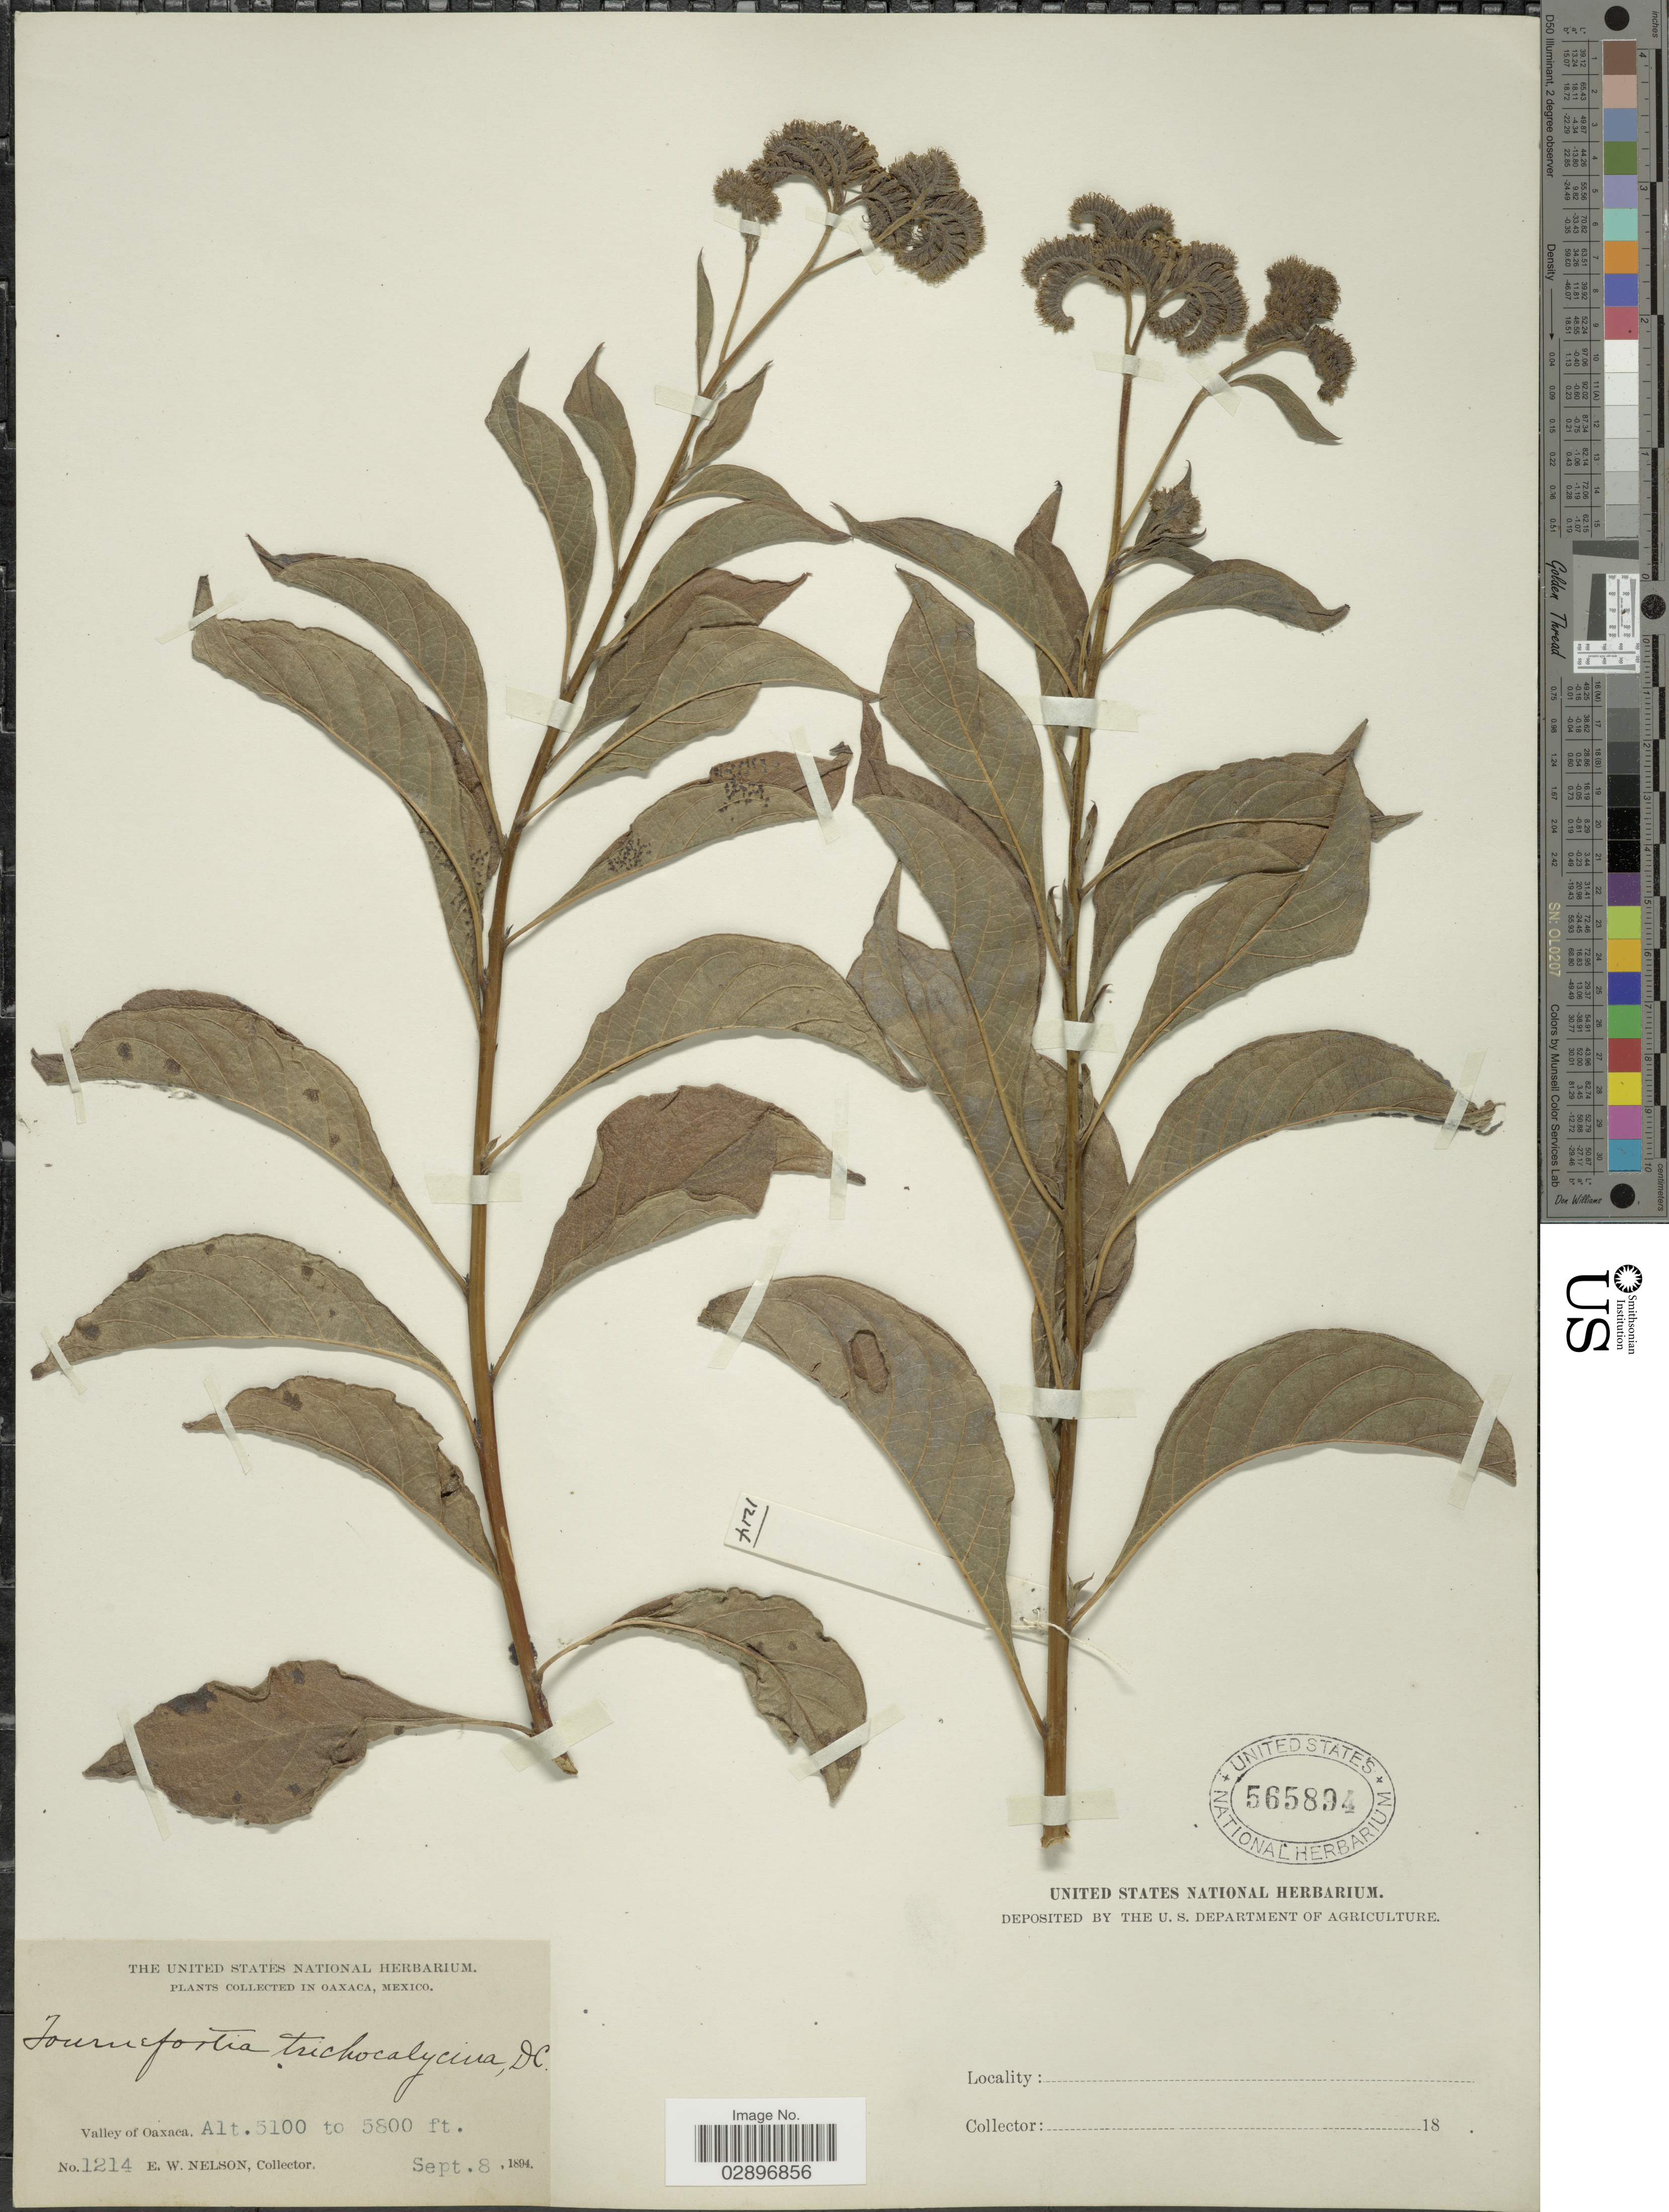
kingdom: Plantae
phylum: Tracheophyta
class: Magnoliopsida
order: Boraginales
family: Heliotropiaceae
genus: Tournefortia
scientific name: Tournefortia trichocalycina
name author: A. DC.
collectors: E. W. Nelson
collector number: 1214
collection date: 1894-09-08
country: Mexico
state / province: Oaxaca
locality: Valley of Oaxaca.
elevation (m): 1554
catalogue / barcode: US 565894